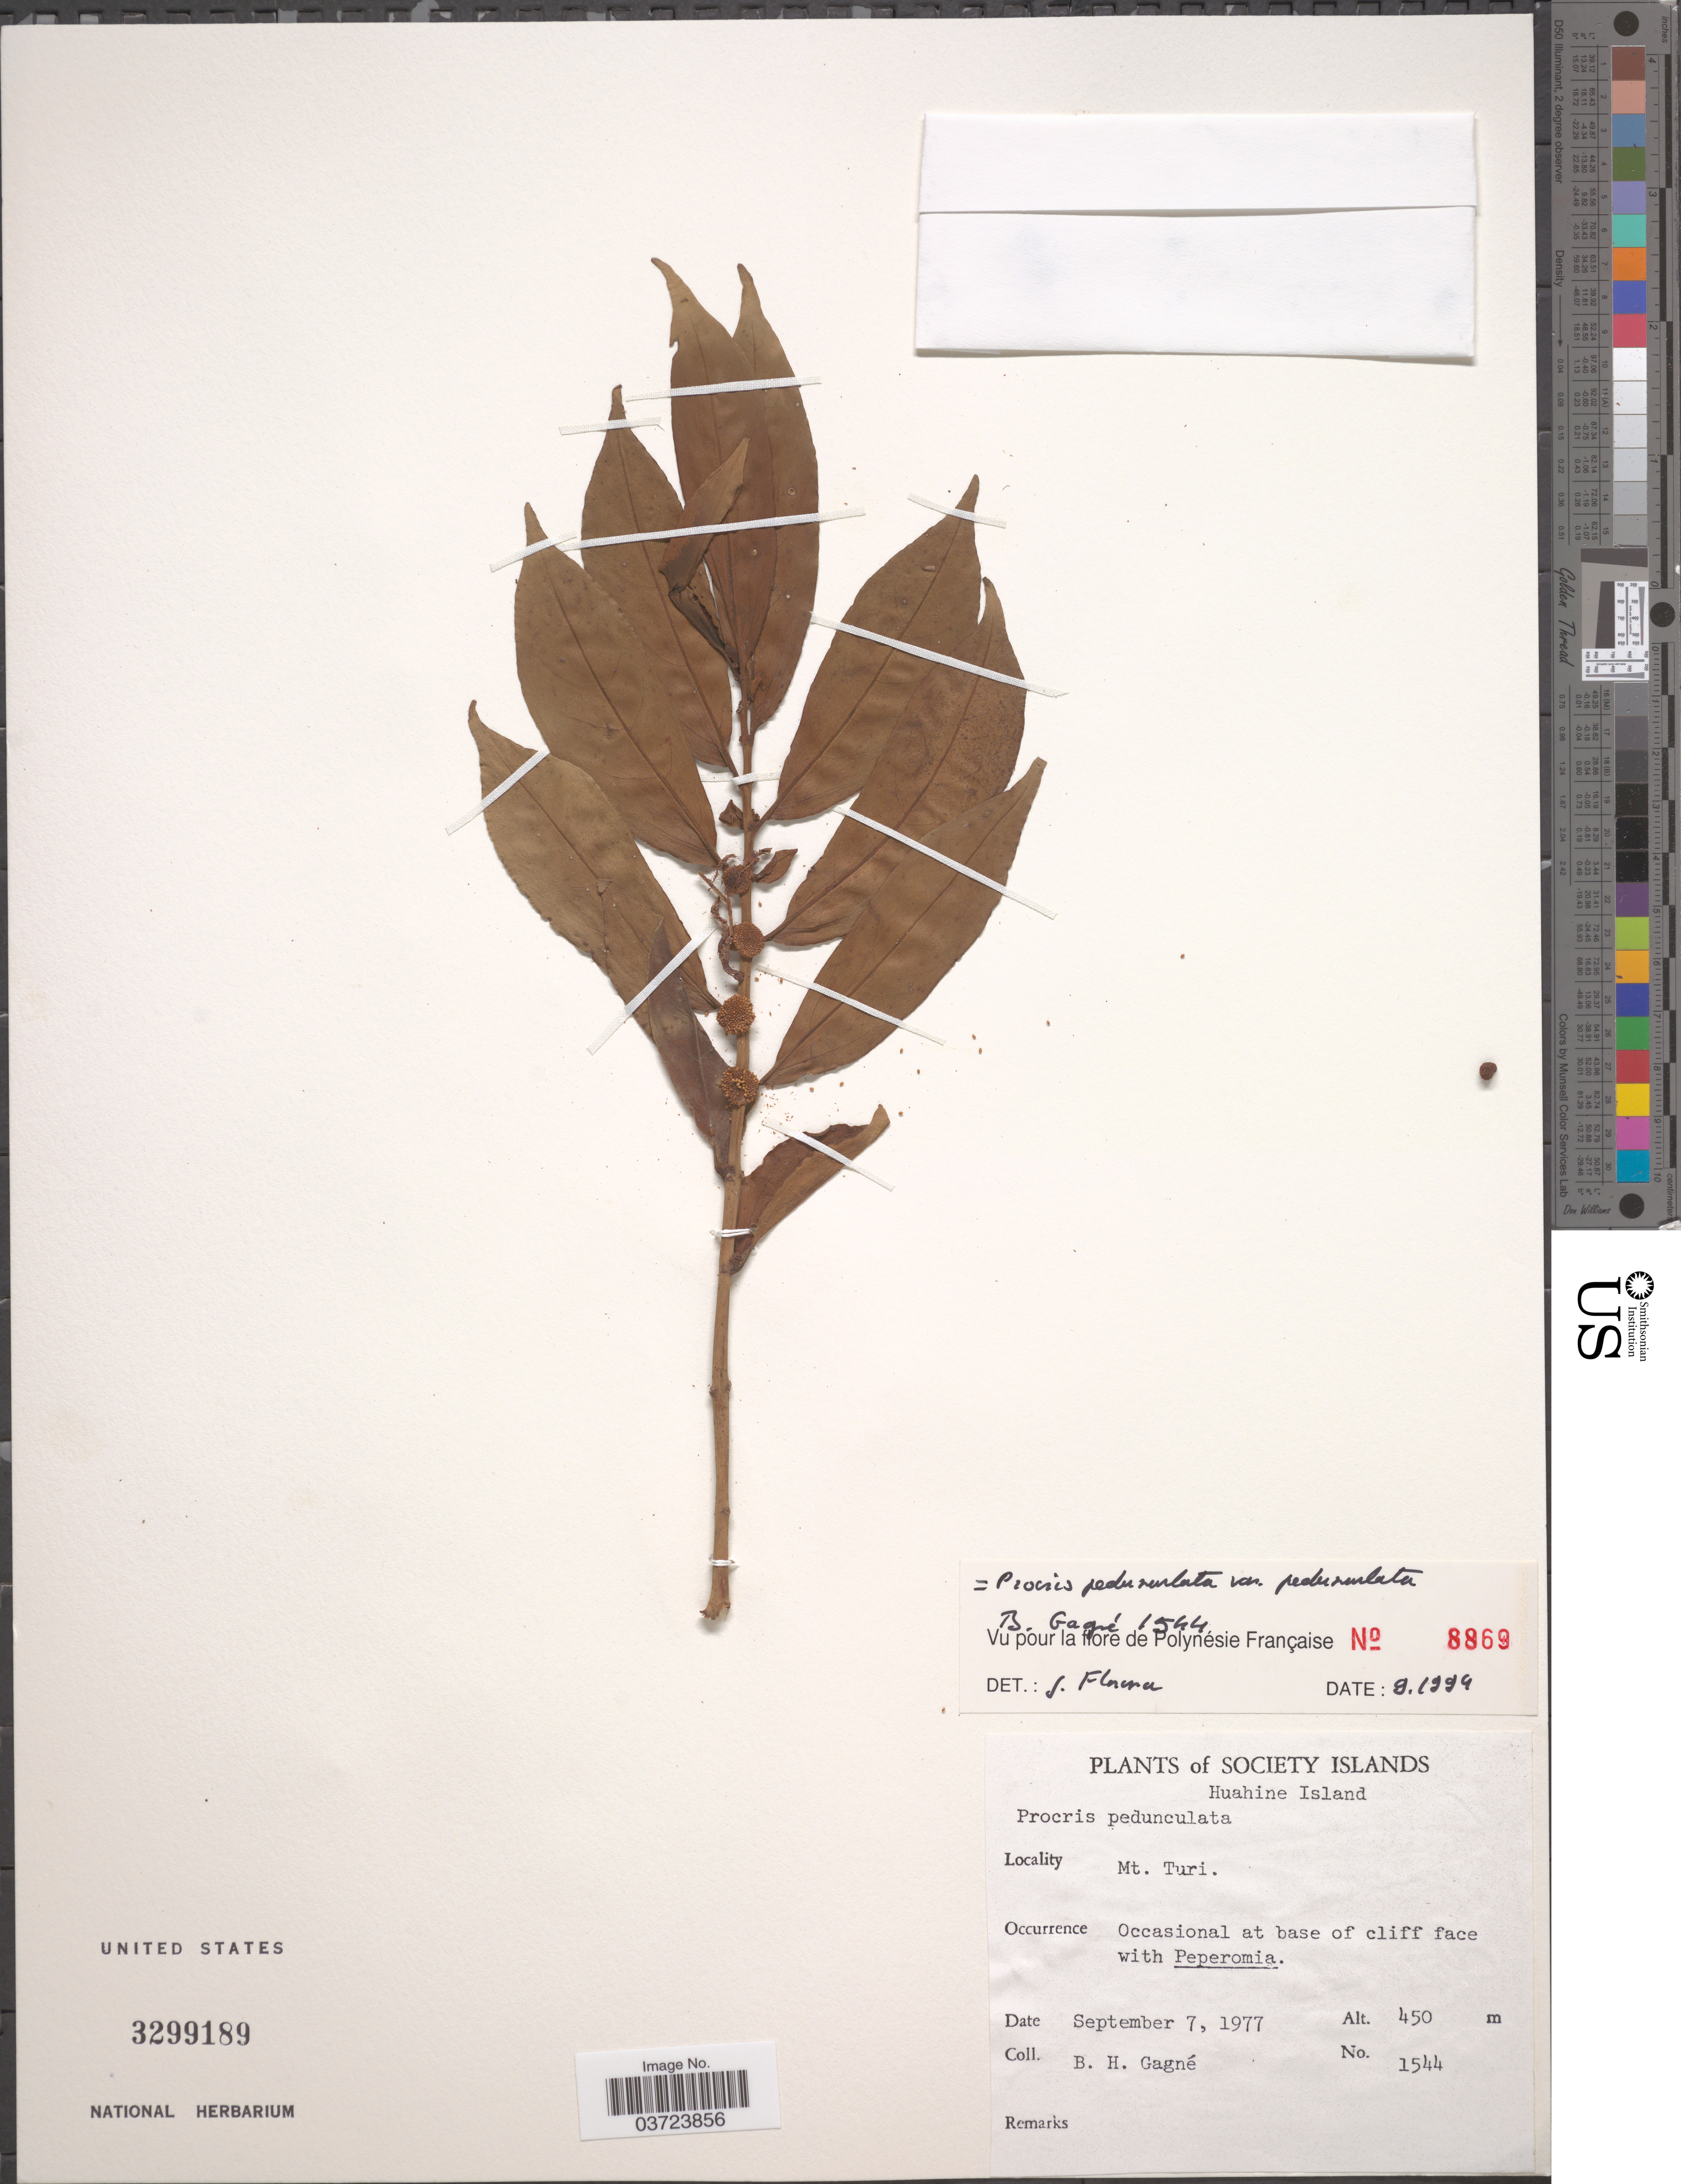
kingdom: Plantae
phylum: Tracheophyta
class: Magnoliopsida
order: Rosales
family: Urticaceae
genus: Procris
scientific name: Procris pedunculata var. pedunculata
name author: (J.R. Forst. & G. Forst.) Wedd.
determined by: Florence, J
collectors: B. H. Gagné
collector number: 1544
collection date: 1977-09-07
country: French Polynesia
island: Huahine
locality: Society Islands. Huahine Island. Mt. Turi.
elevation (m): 450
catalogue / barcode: US 3299189